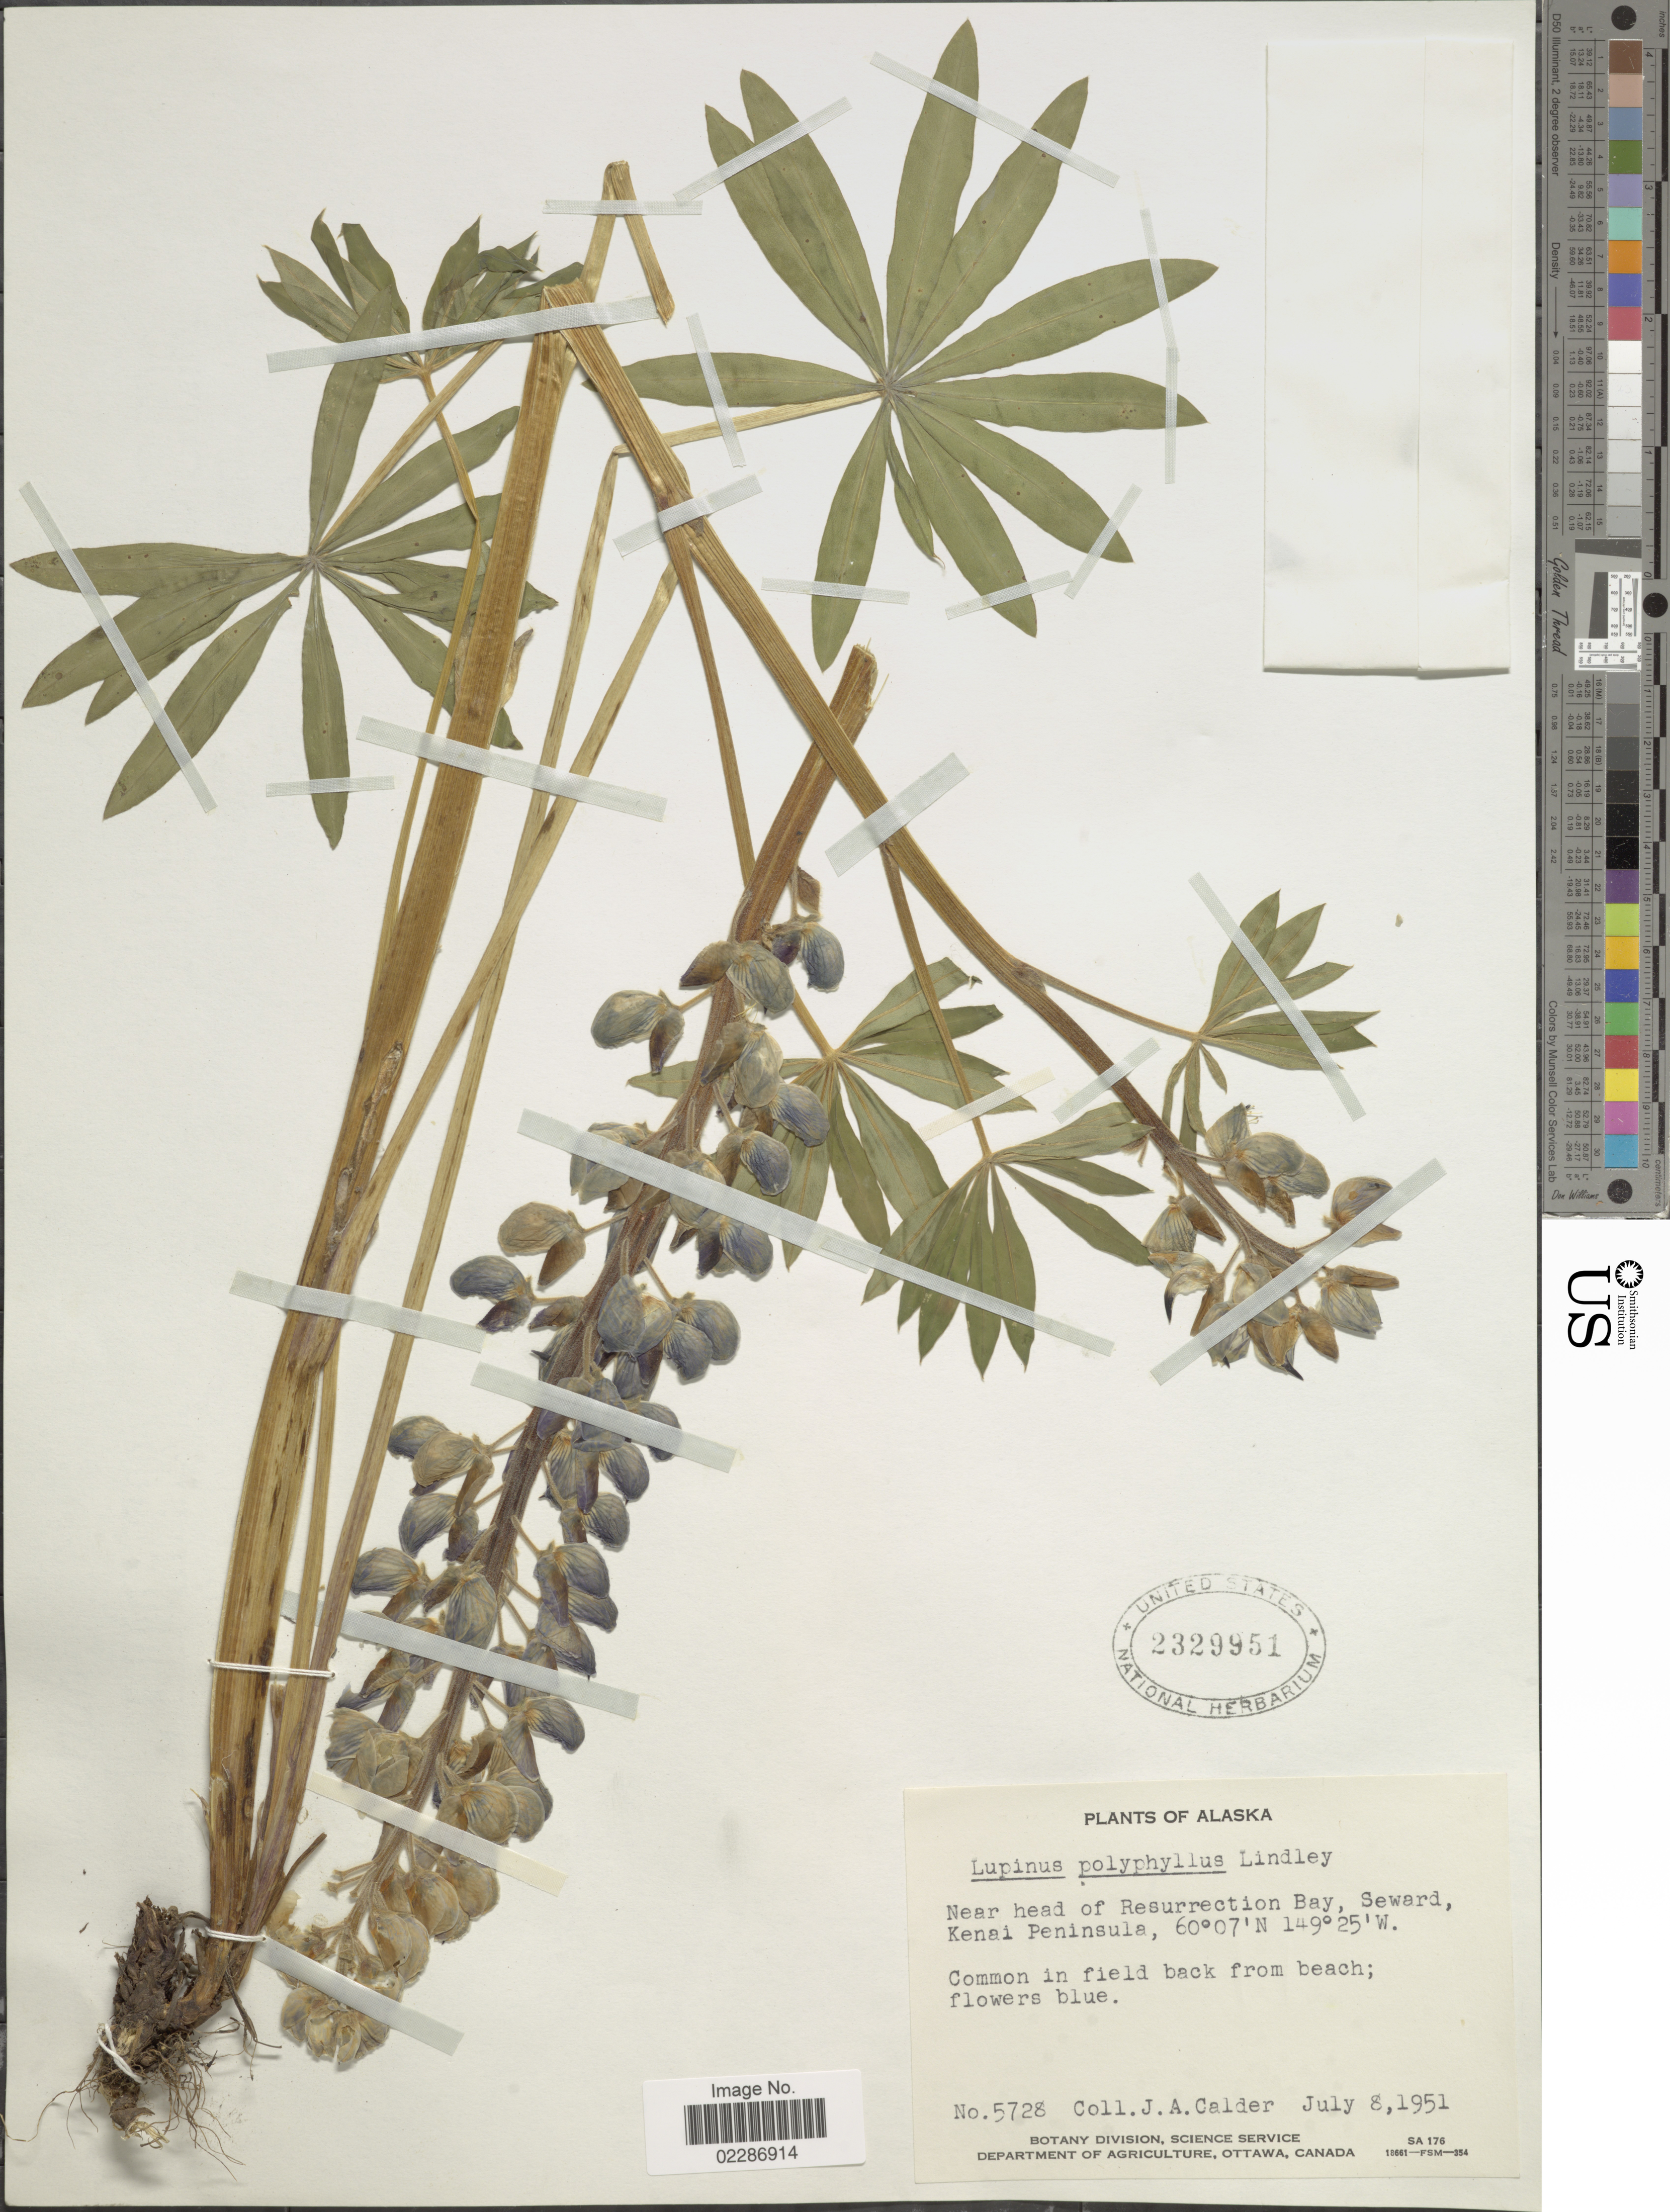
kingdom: Plantae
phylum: Tracheophyta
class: Magnoliopsida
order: Fabales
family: Fabaceae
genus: Lupinus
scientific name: Lupinus polyphyllus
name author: Lindl.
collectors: J. A. Calder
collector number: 5728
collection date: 1951-07-08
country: United States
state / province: Alaska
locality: Near head of Resurrection Bay, Seward, Kenai Peninsula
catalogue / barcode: US 2329951